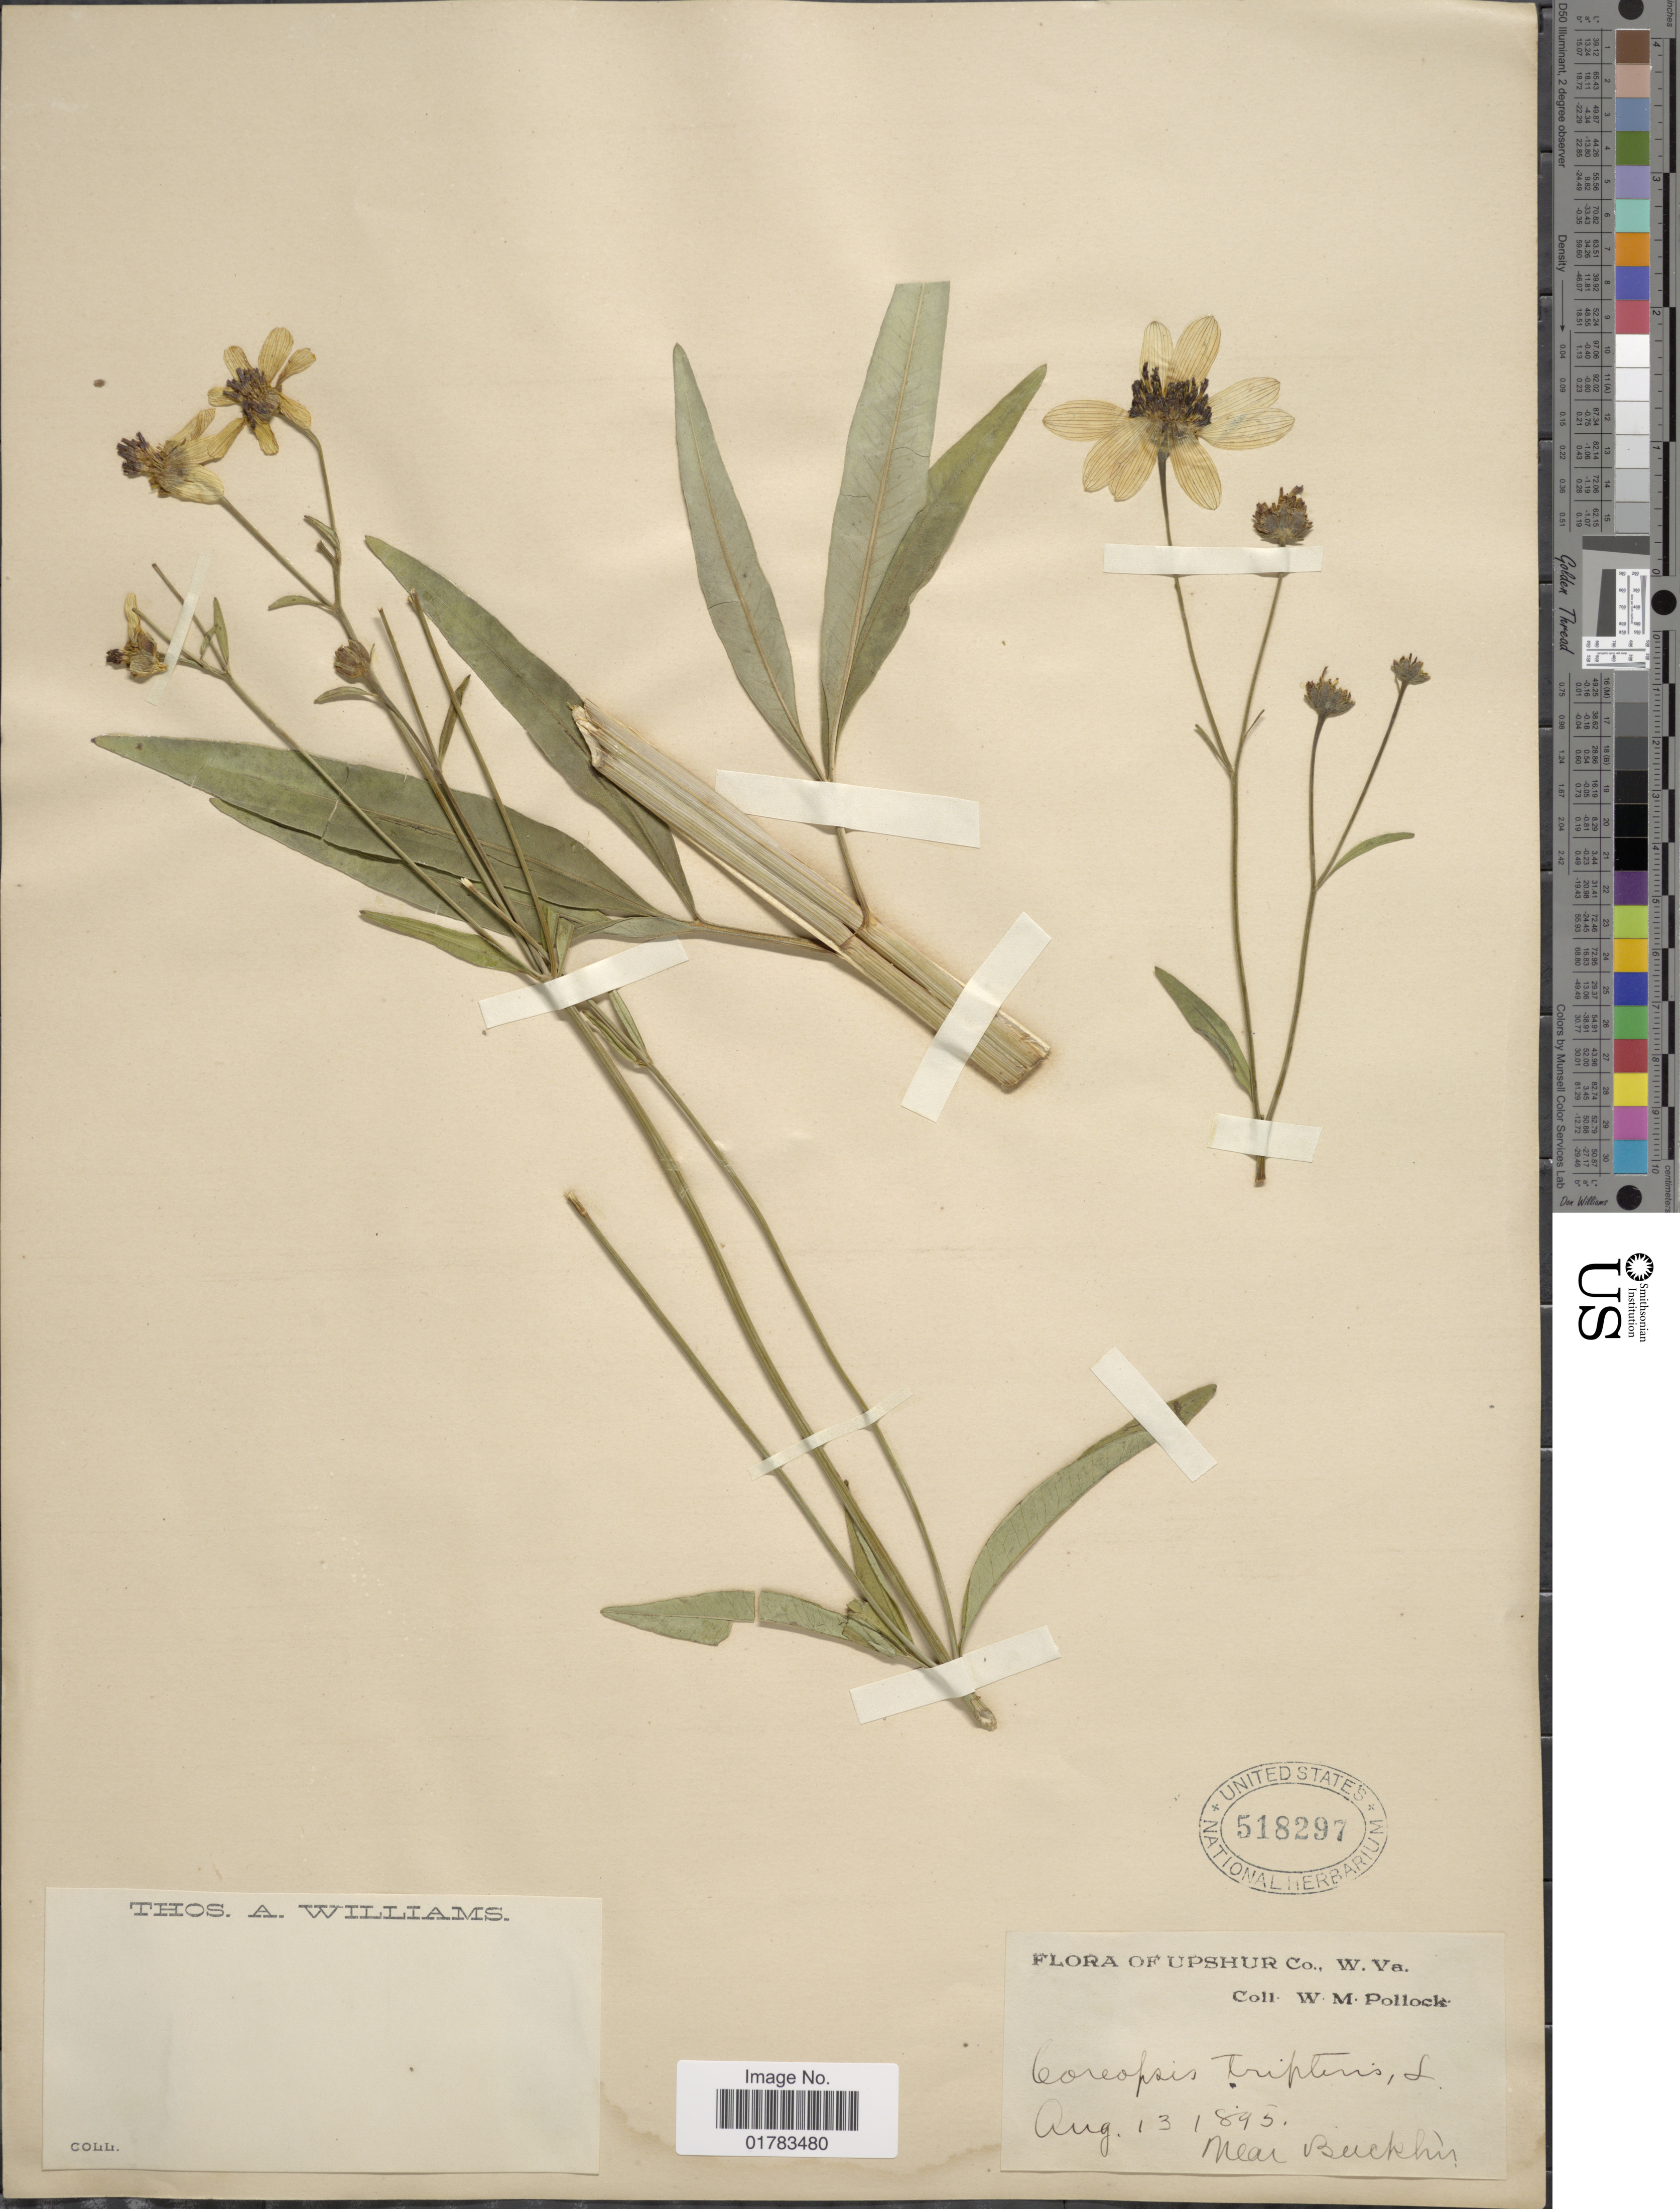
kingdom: Plantae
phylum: Tracheophyta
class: Magnoliopsida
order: Asterales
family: Asteraceae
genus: Coreopsis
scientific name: Coreopsis tripteris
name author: L.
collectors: W. M. Pollock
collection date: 1895-08-13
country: United States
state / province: West Virginia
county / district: Upshur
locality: W. Va.Near Buckh'n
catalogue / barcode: US 518297